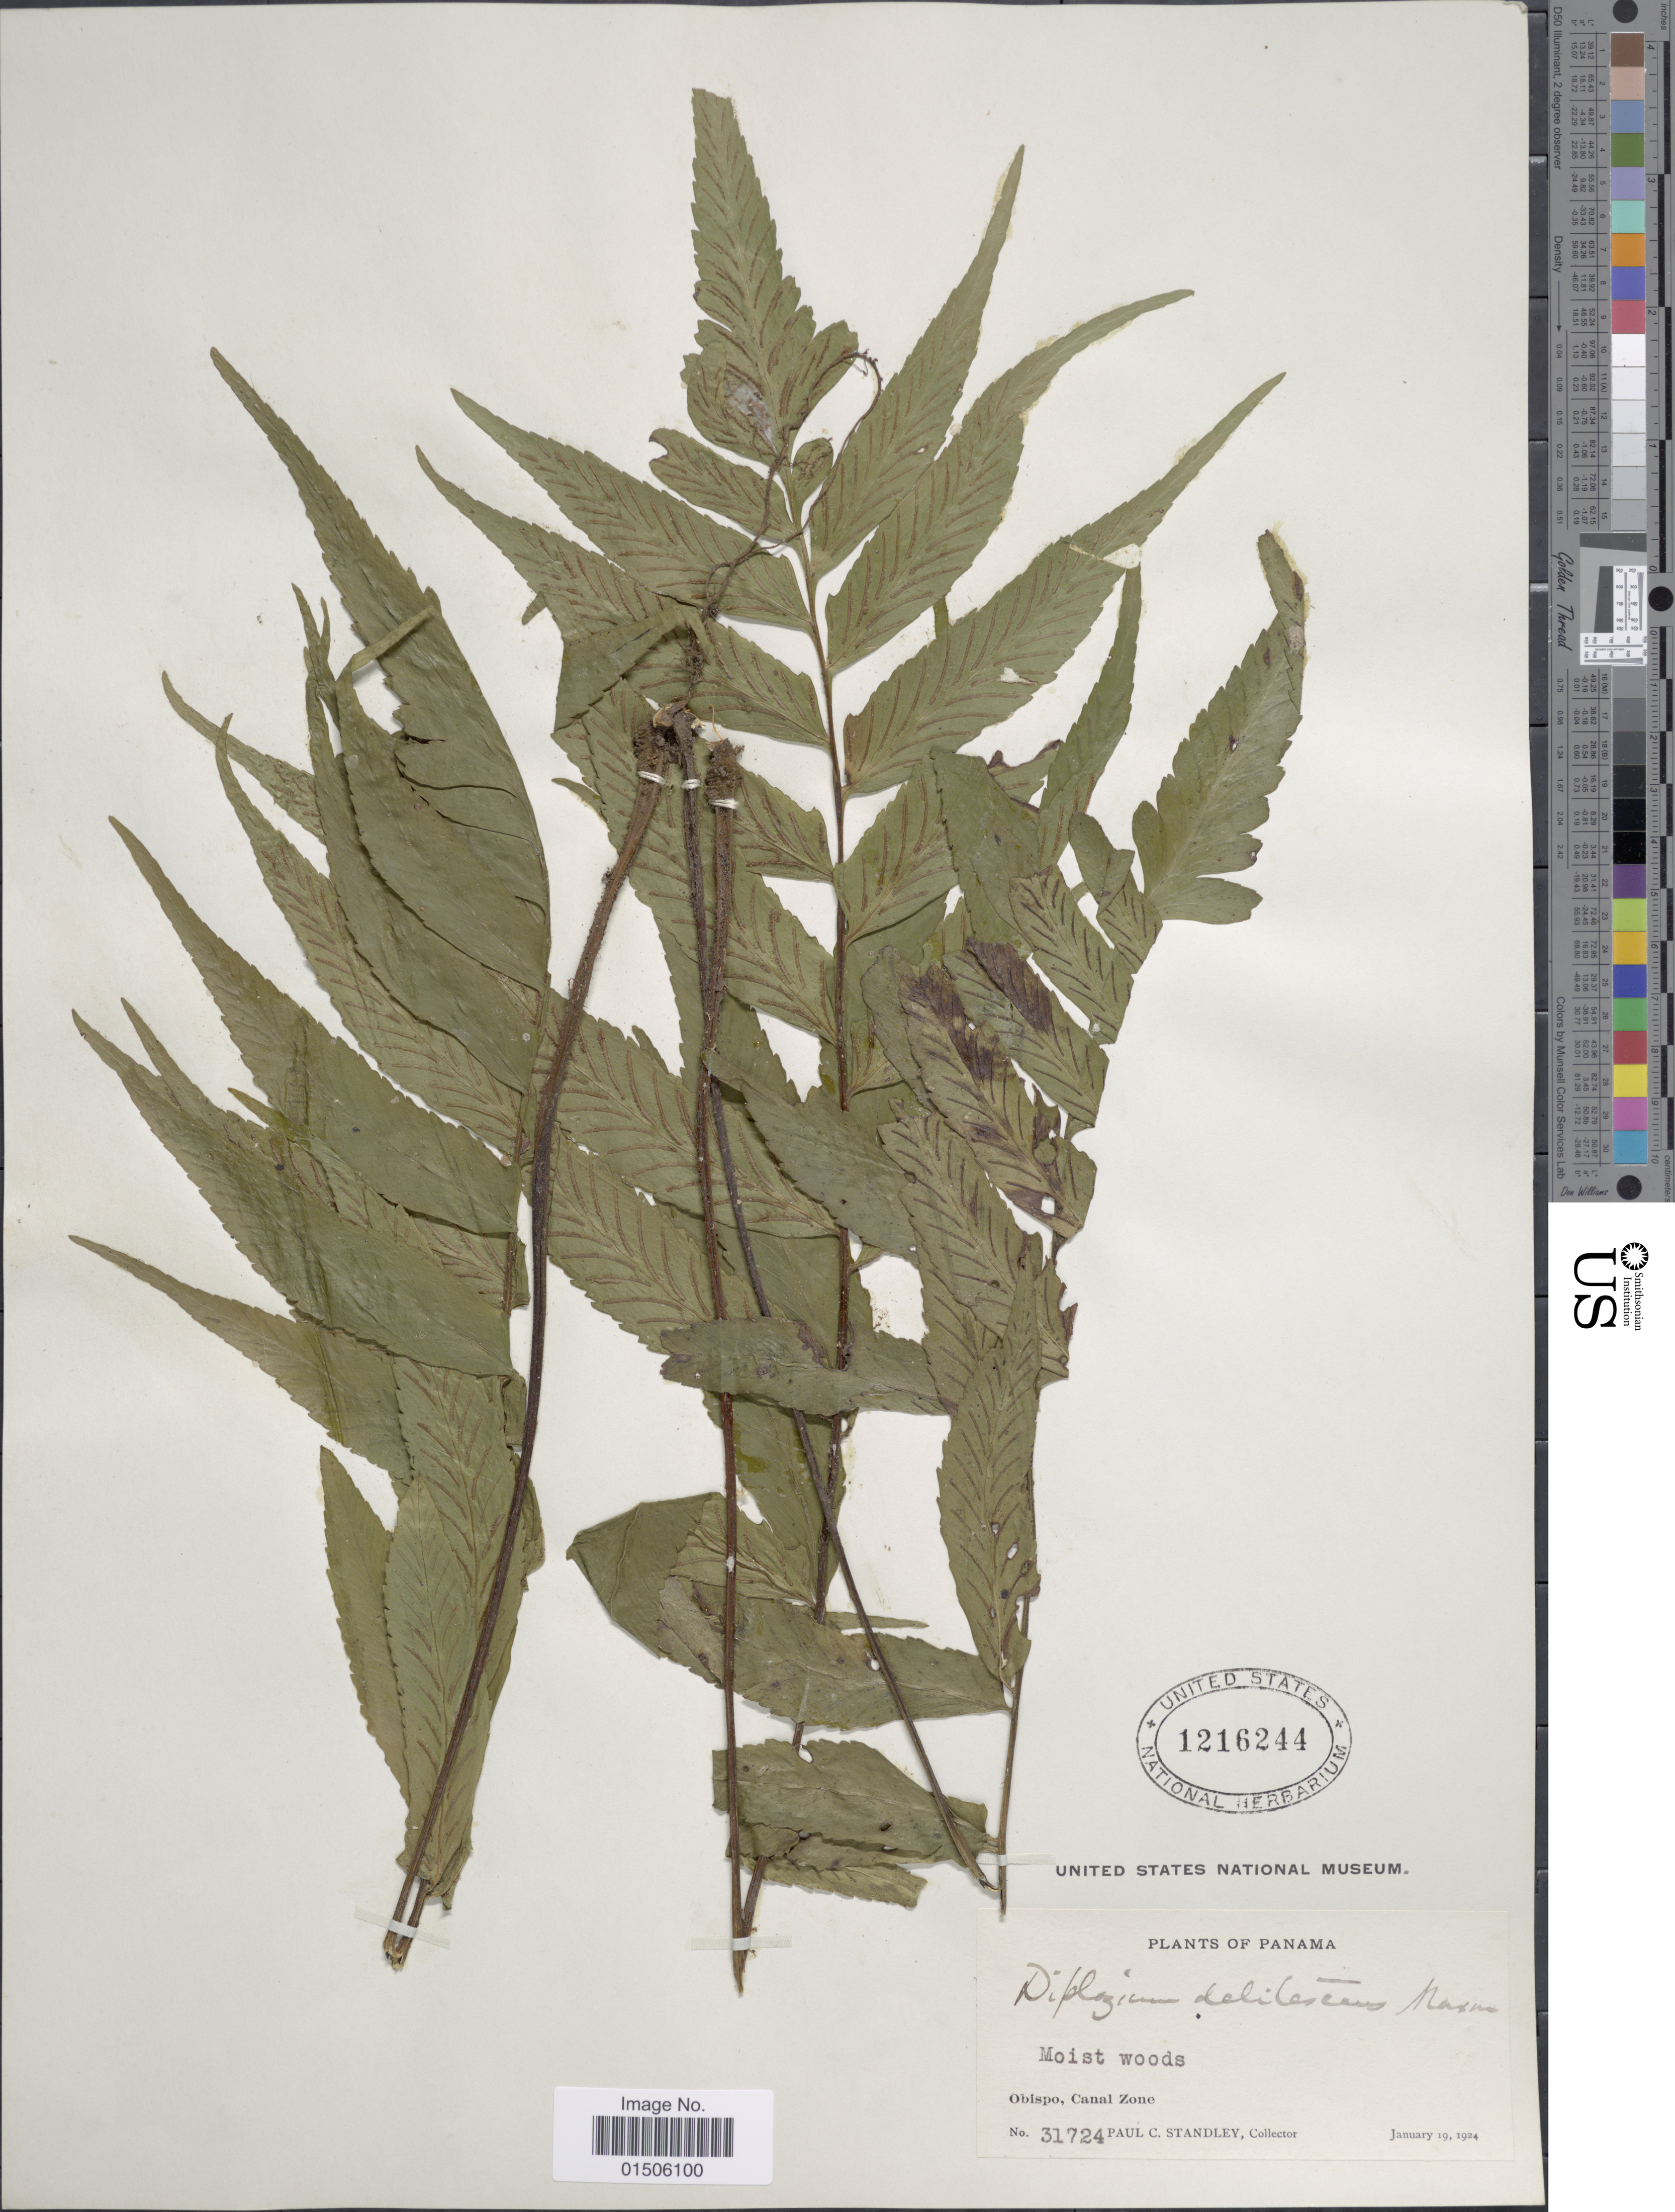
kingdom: Plantae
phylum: Tracheophyta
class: Polypodiopsida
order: Polypodiales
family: Aspleniaceae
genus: Asplenium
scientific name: Asplenium delitescens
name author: (Maxon) L.D. Gómez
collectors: P. C. Standley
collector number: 31724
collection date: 1924-01-19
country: Panama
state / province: Colón / Panamá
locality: Moist woods, Obispo, Canal Zone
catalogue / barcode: US 1216244